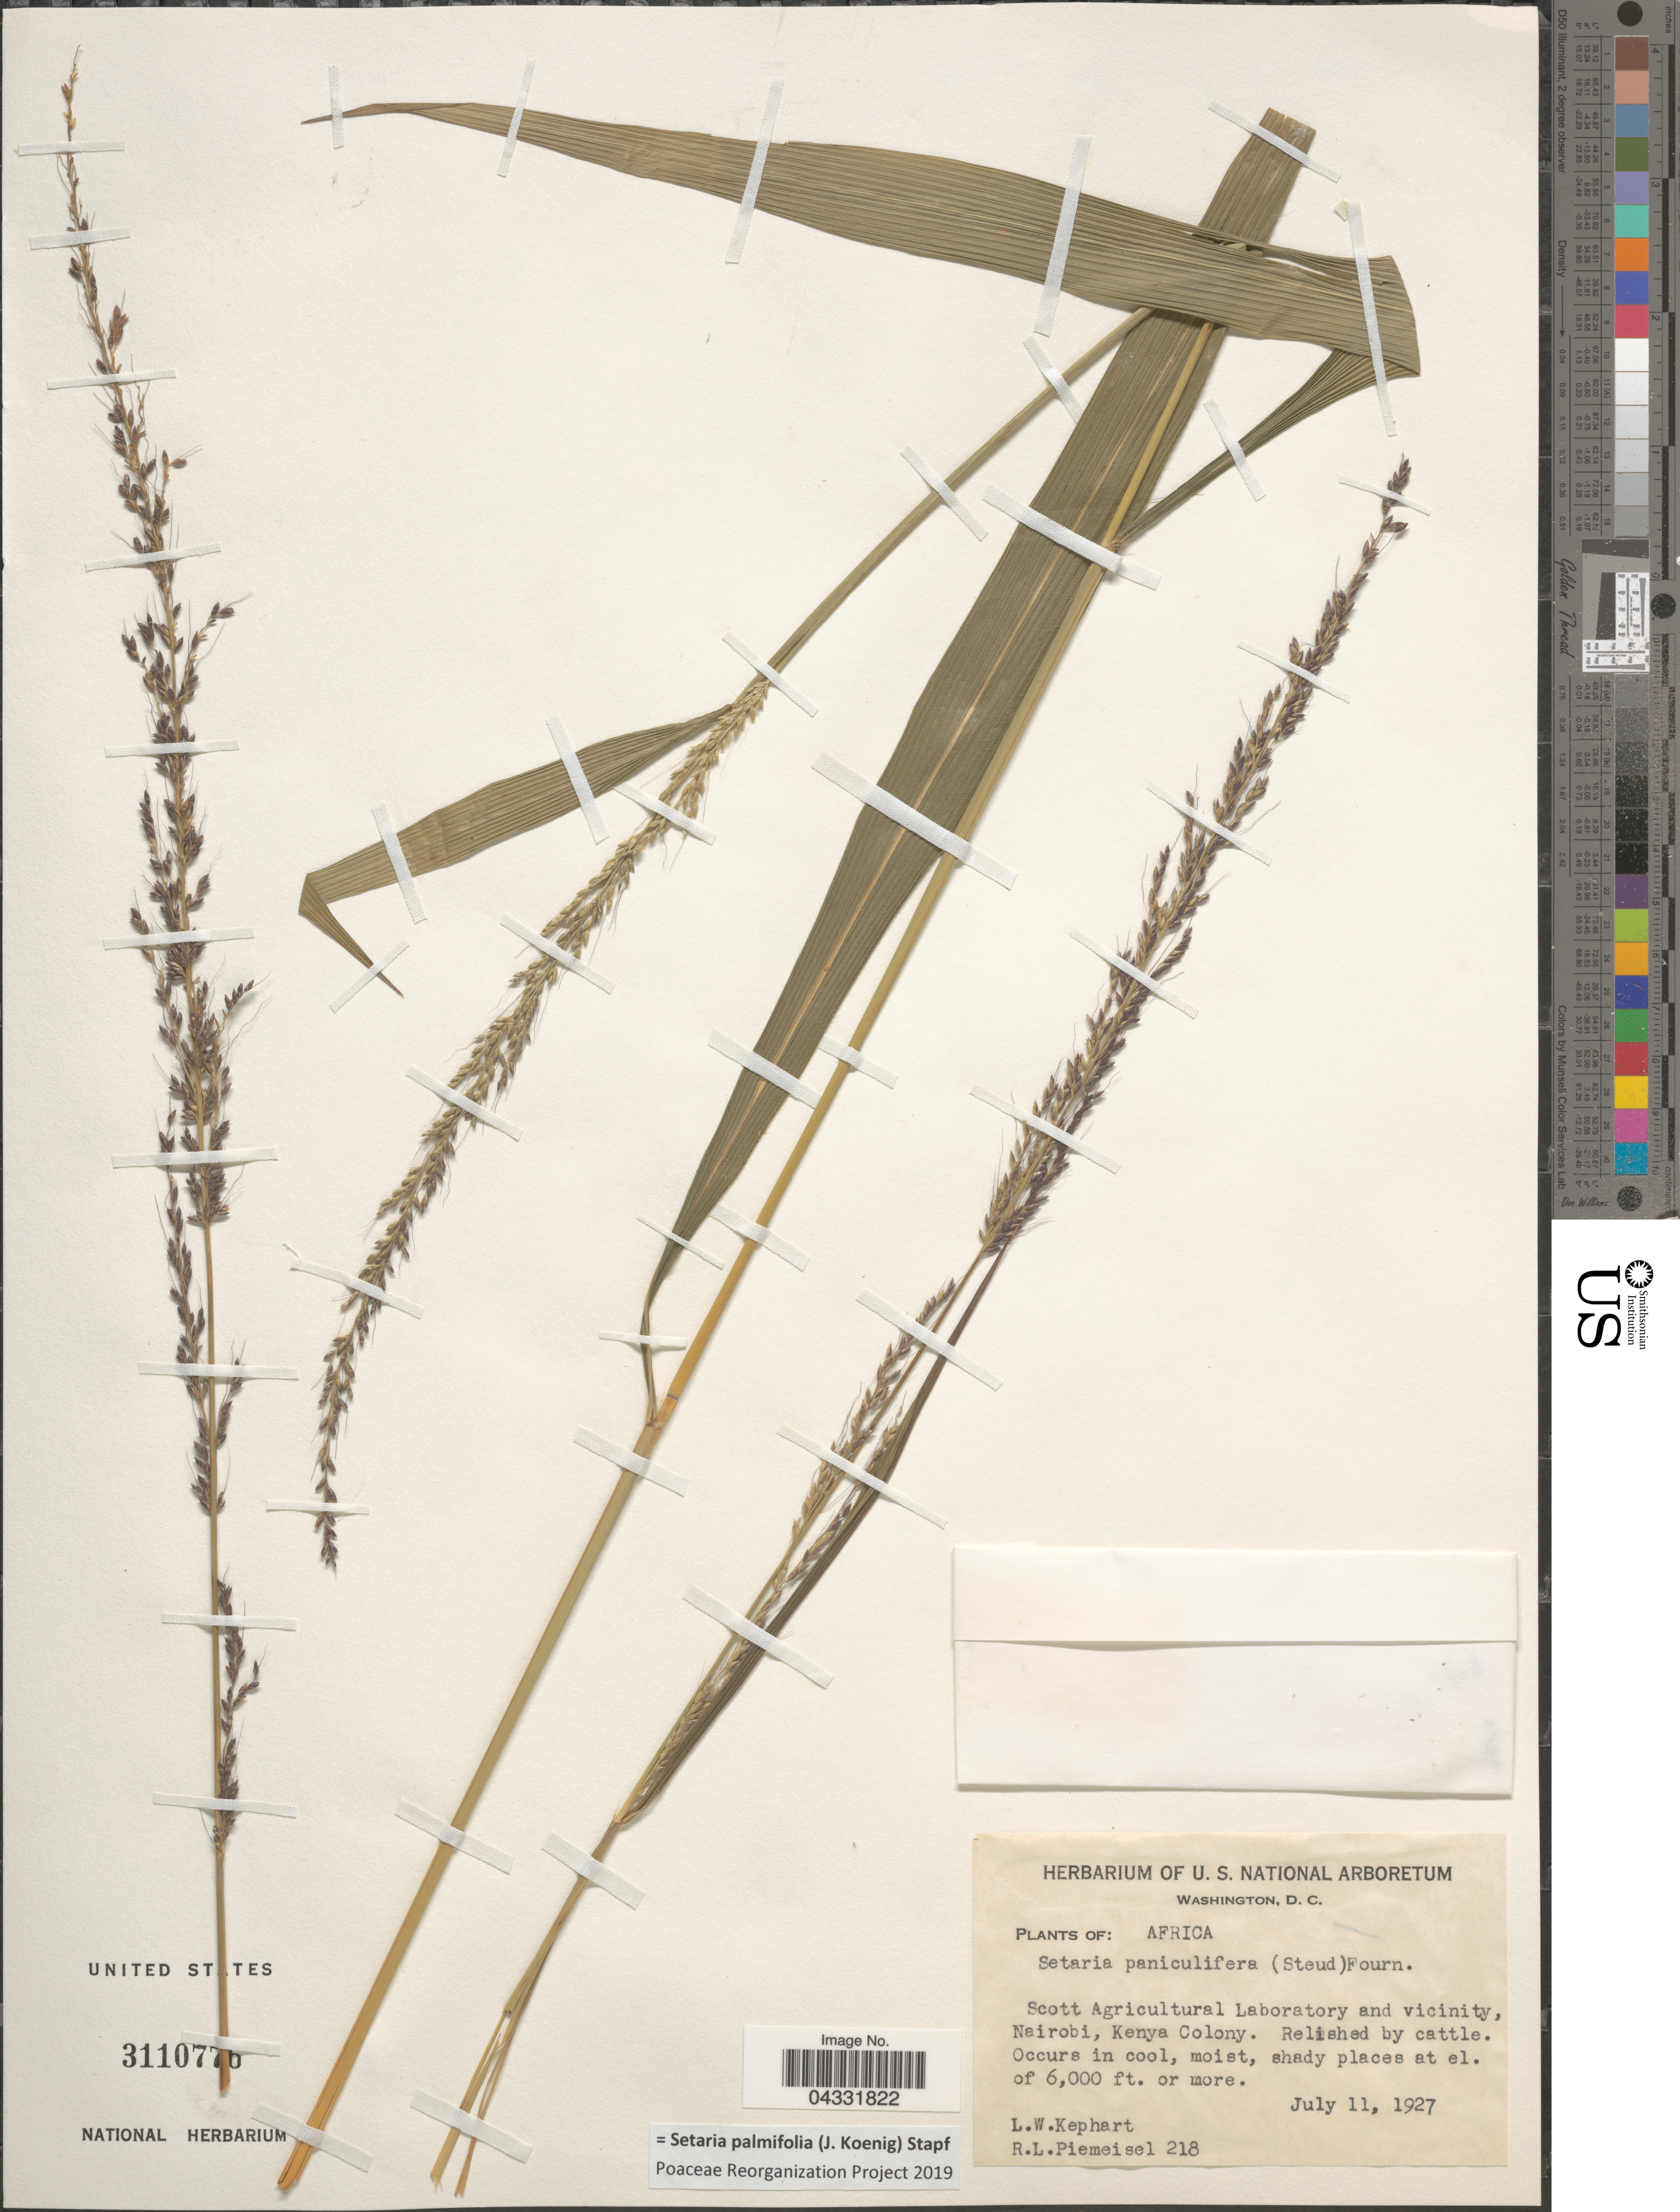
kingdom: Plantae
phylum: Tracheophyta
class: Liliopsida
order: Poales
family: Poaceae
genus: Setaria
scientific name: Setaria palmifolia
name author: (J. Koenig) Stapf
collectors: L. W. Kephart & R. L. Piemeisel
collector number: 218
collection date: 1927-07-11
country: Kenya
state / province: Nairobi Area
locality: Africa. Scott Agricultural Laboratory and vicinity, Nairobi, Kenya Colony.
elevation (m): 1829